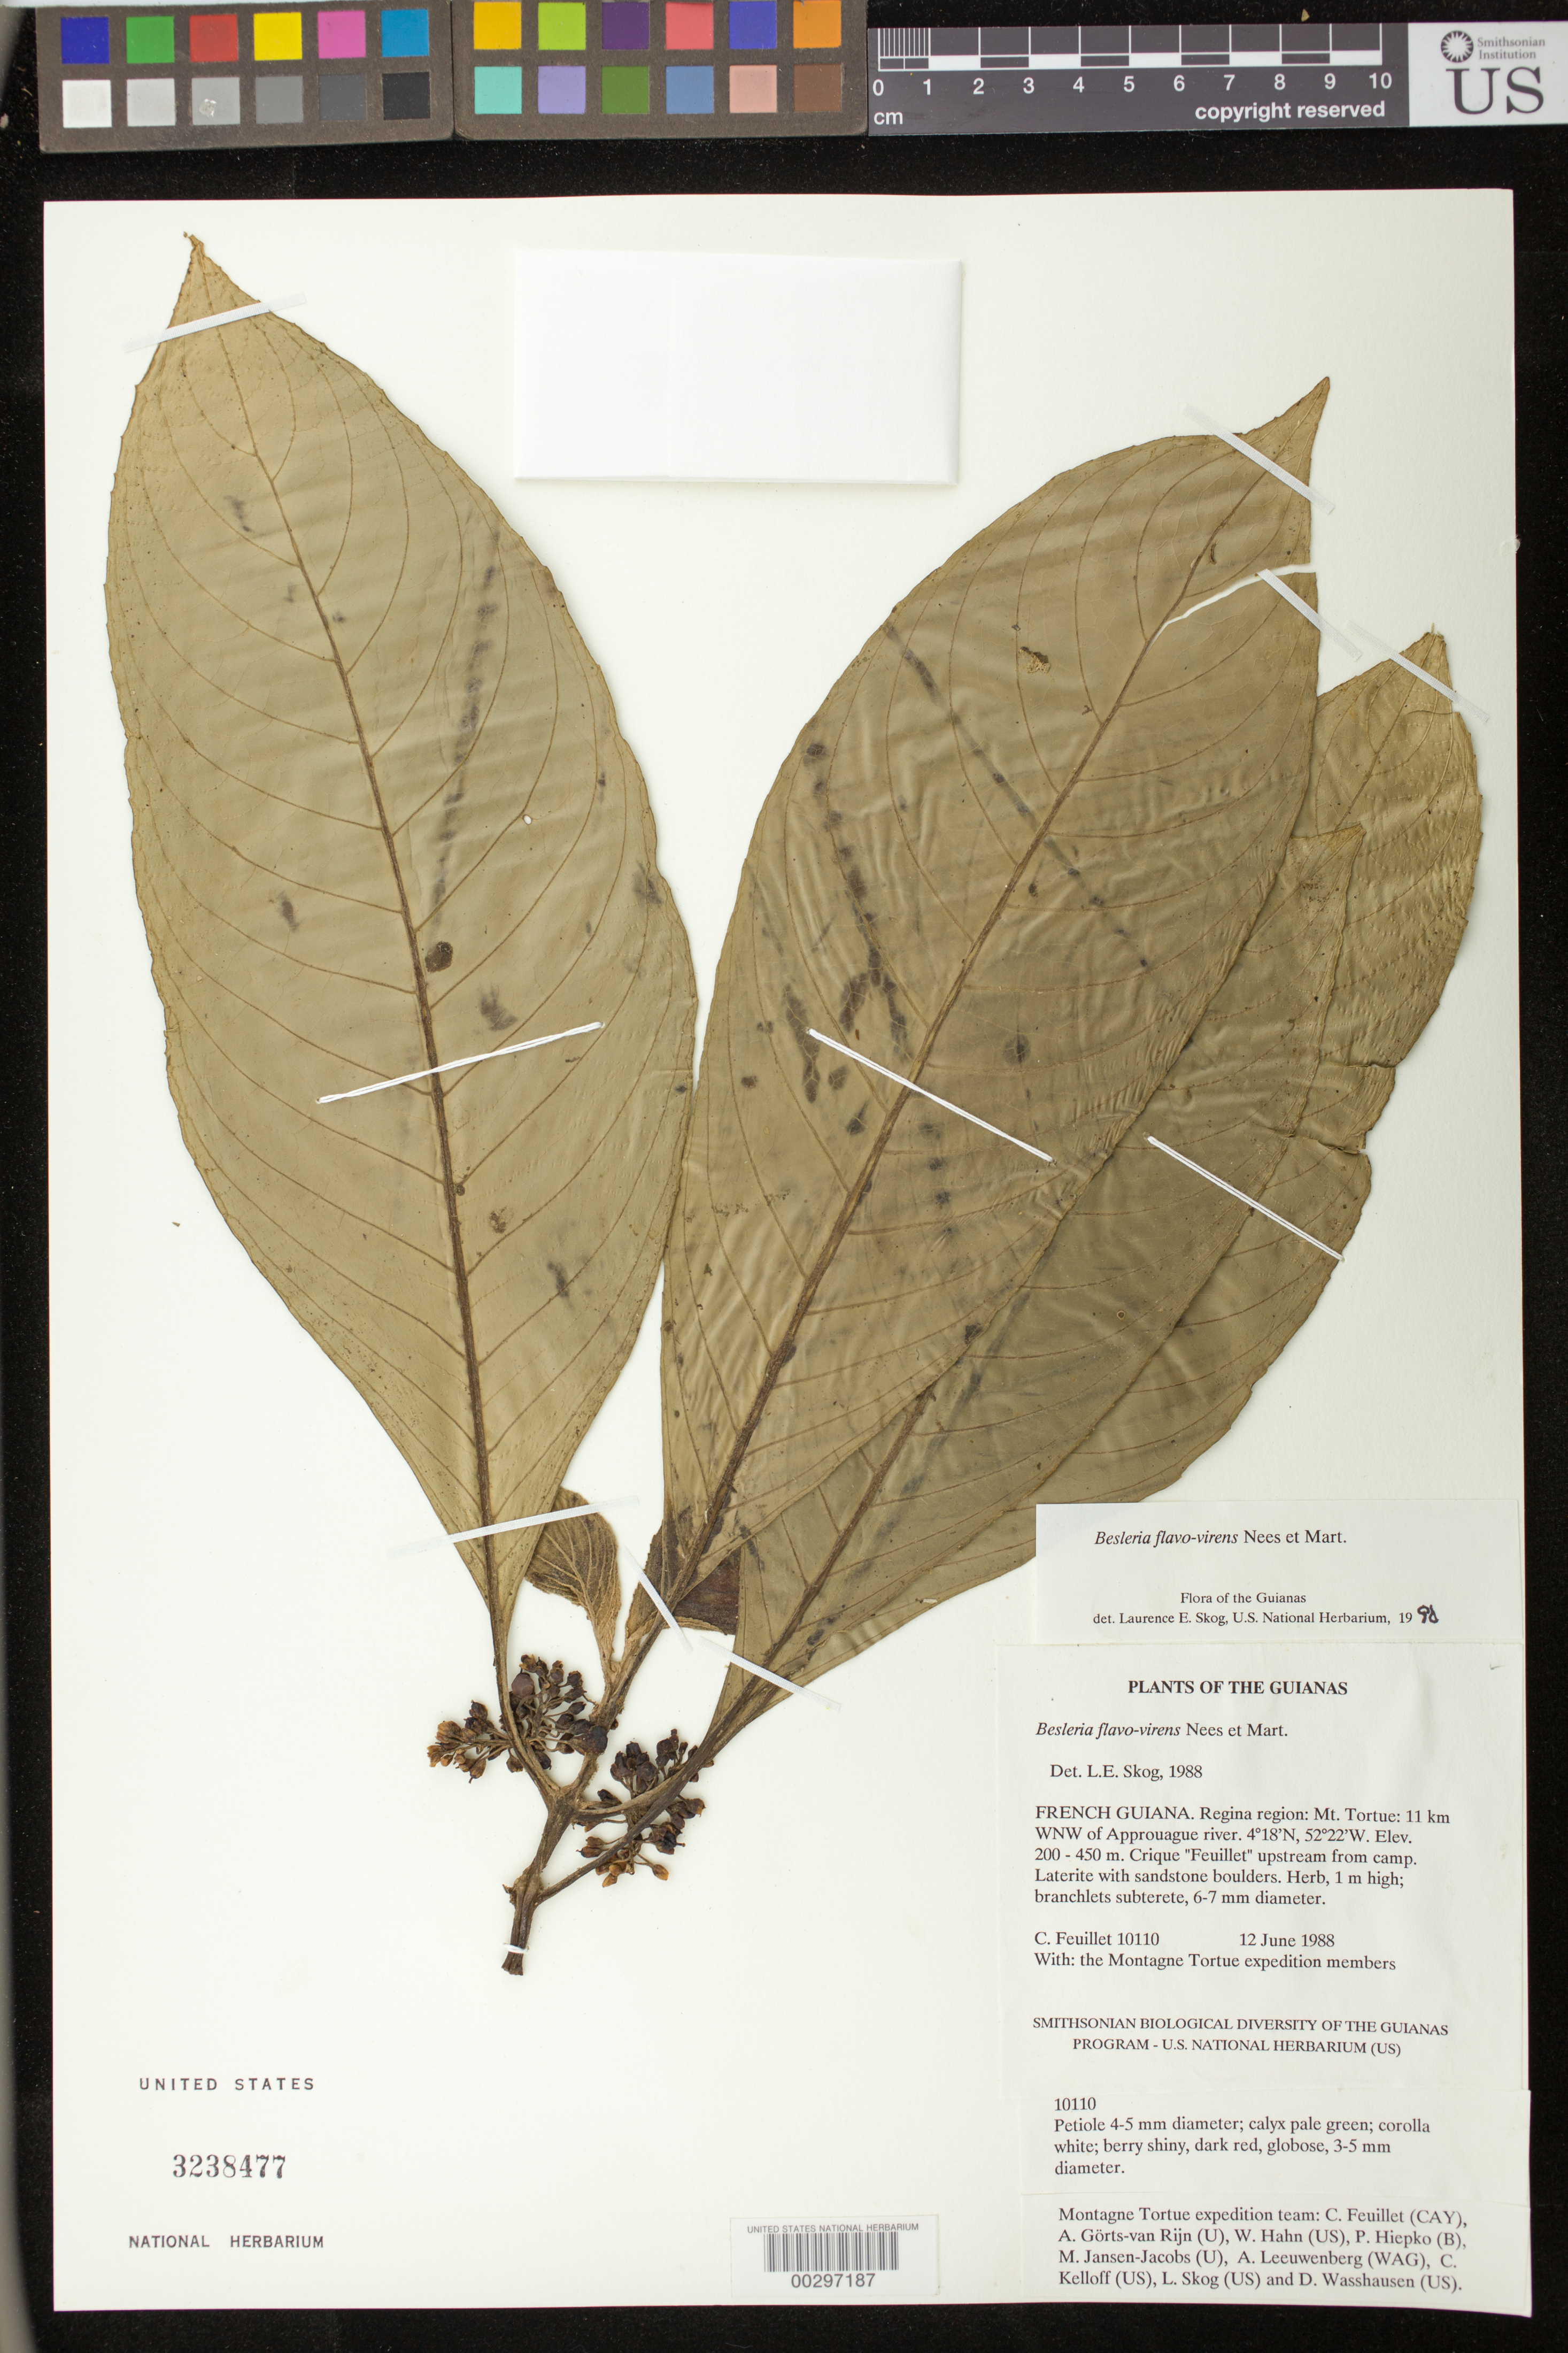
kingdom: Plantae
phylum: Tracheophyta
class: Magnoliopsida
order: Lamiales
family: Gesneriaceae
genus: Besleria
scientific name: Besleria flavo-virens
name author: Nees & Mart.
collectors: C. Feuillet, W. Hahn, P. H. Hiepko, M. J. Jansen-Jacobs, A. Leuwenberg & et al.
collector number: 10110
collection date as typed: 12 Jun 1988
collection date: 1988-06-12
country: French Guiana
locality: Régina, Mt Tortue, 11 km WNW of Approuague River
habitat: Laterite with sandstone boulders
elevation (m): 200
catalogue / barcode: US 3238477